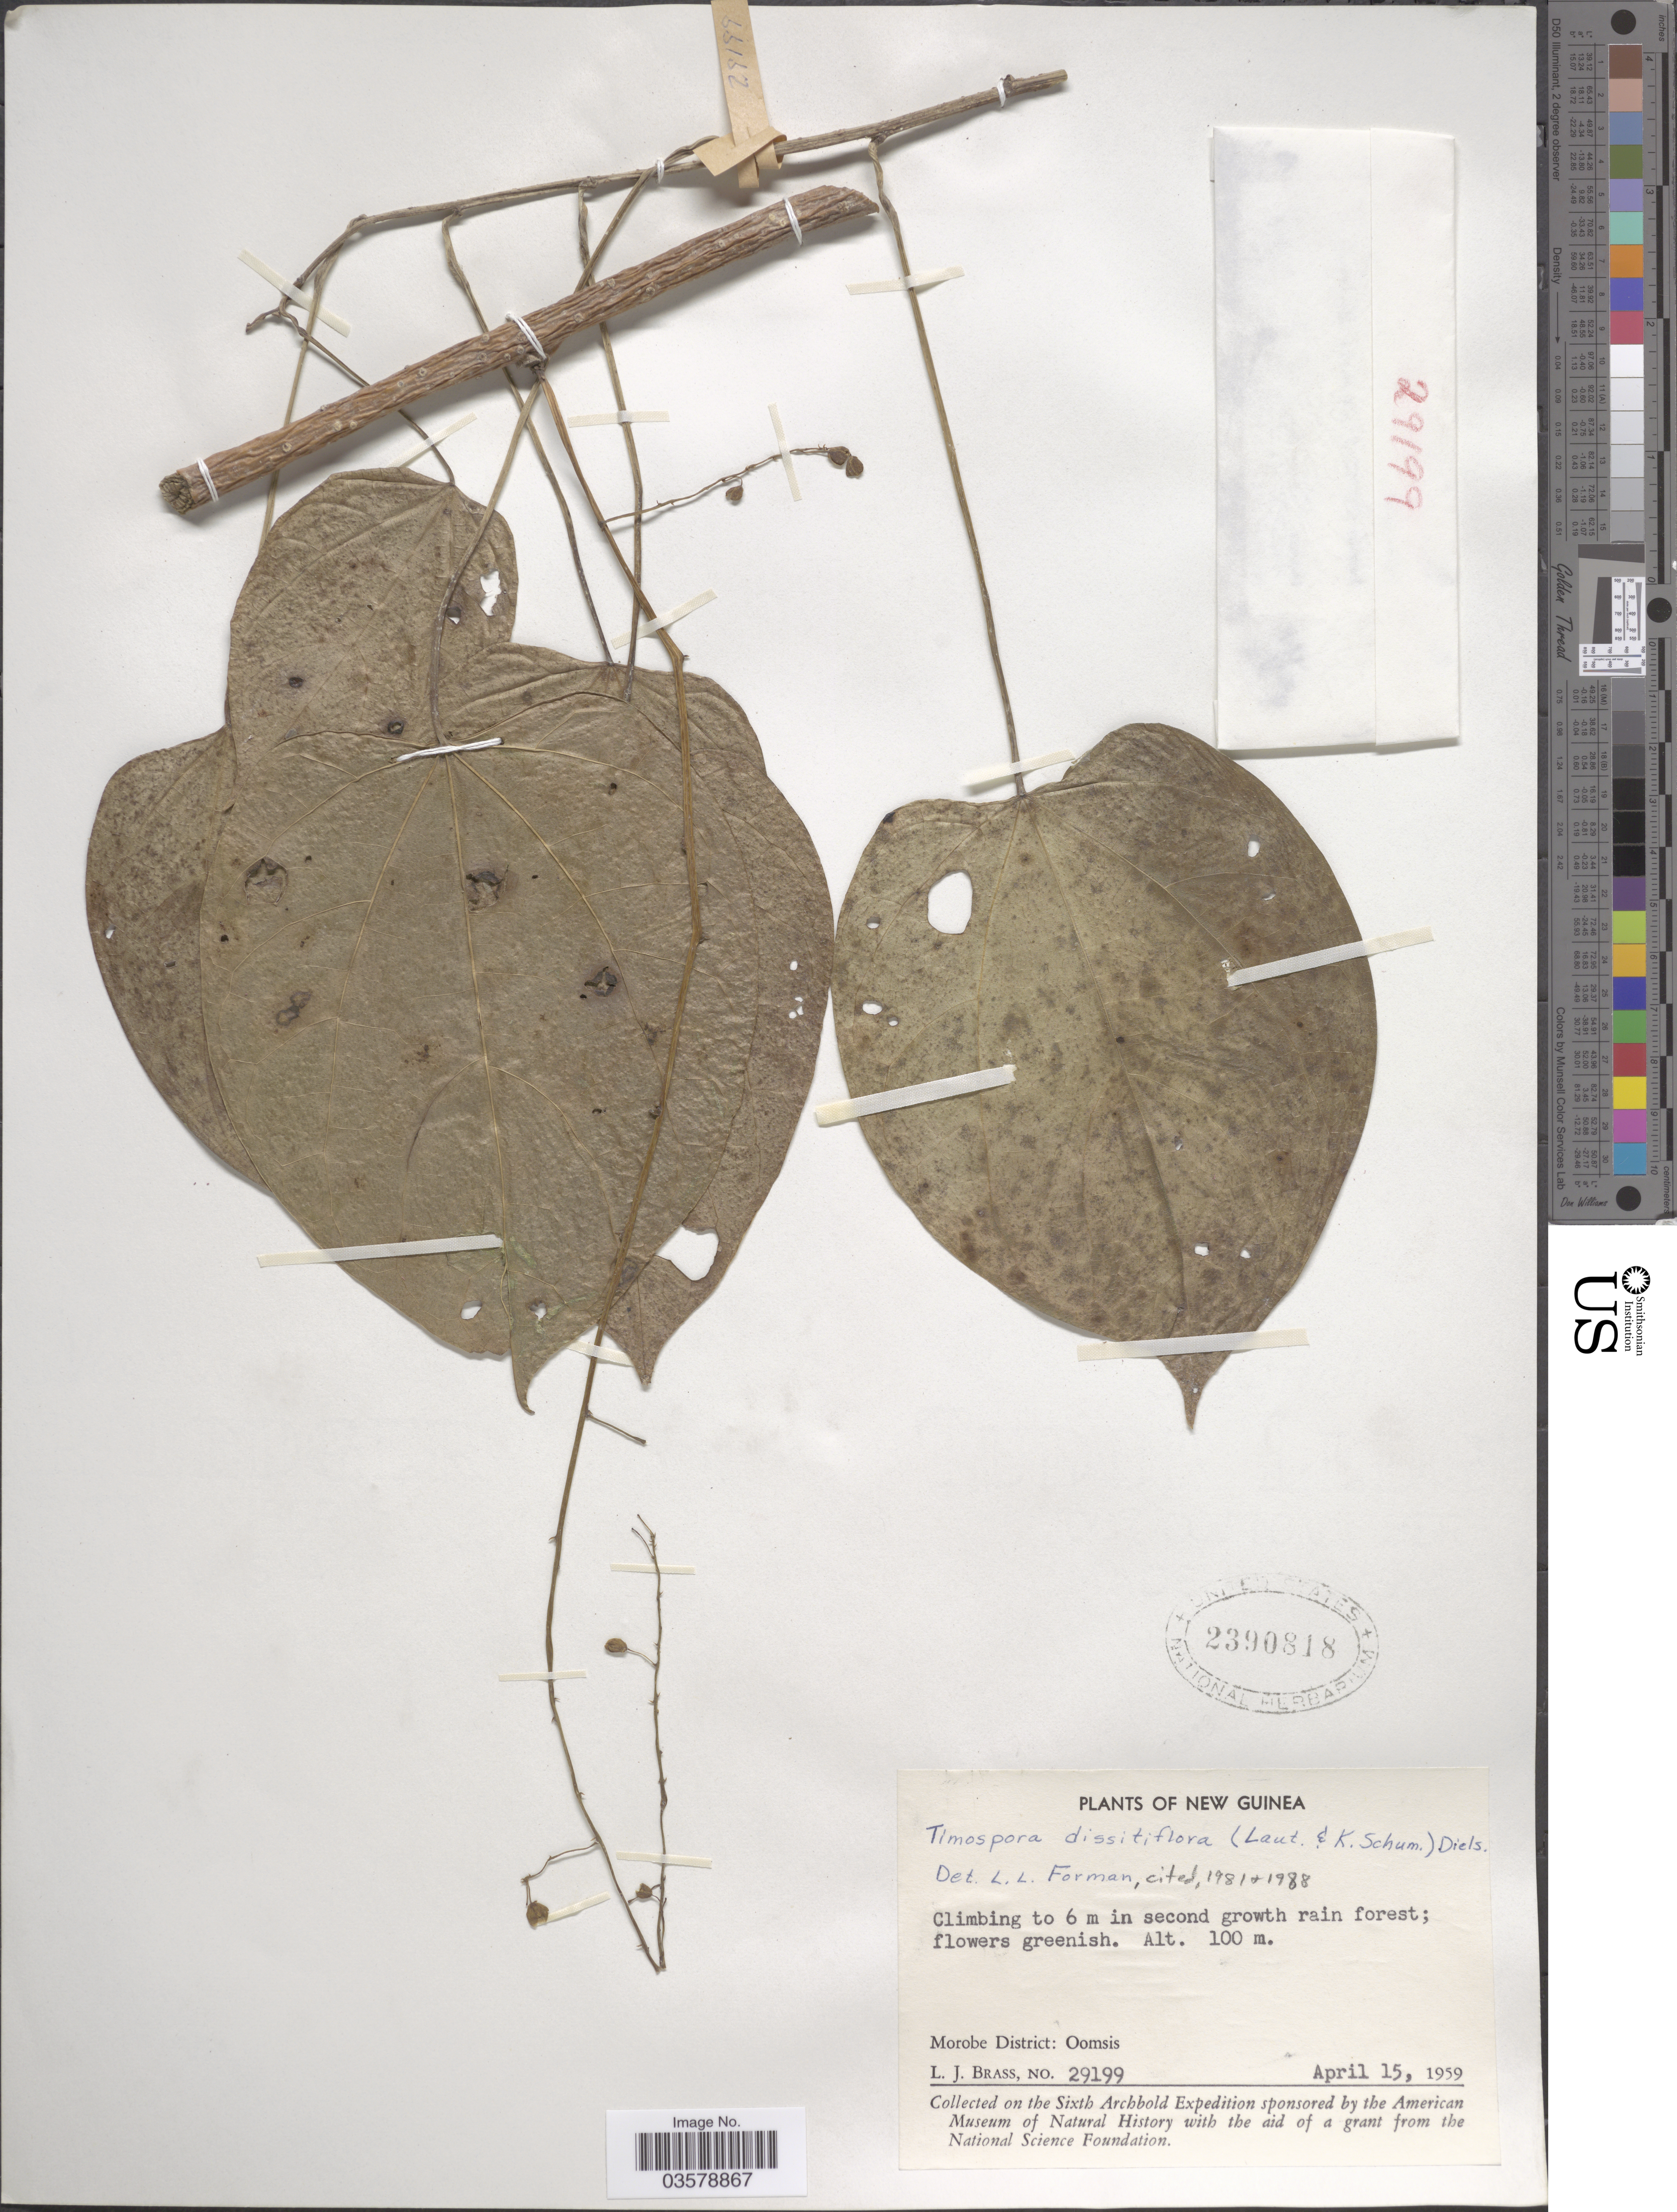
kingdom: Plantae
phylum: Tracheophyta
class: Magnoliopsida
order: Ranunculales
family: Menispermaceae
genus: Tinospora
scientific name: Tinospora dissitiflora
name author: Diels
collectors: L. J. Brass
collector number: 29199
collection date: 1959-04-15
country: Papua New Guinea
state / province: Morobe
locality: New Guinea. Morobe District: Oomsis.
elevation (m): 100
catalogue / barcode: US 2390818